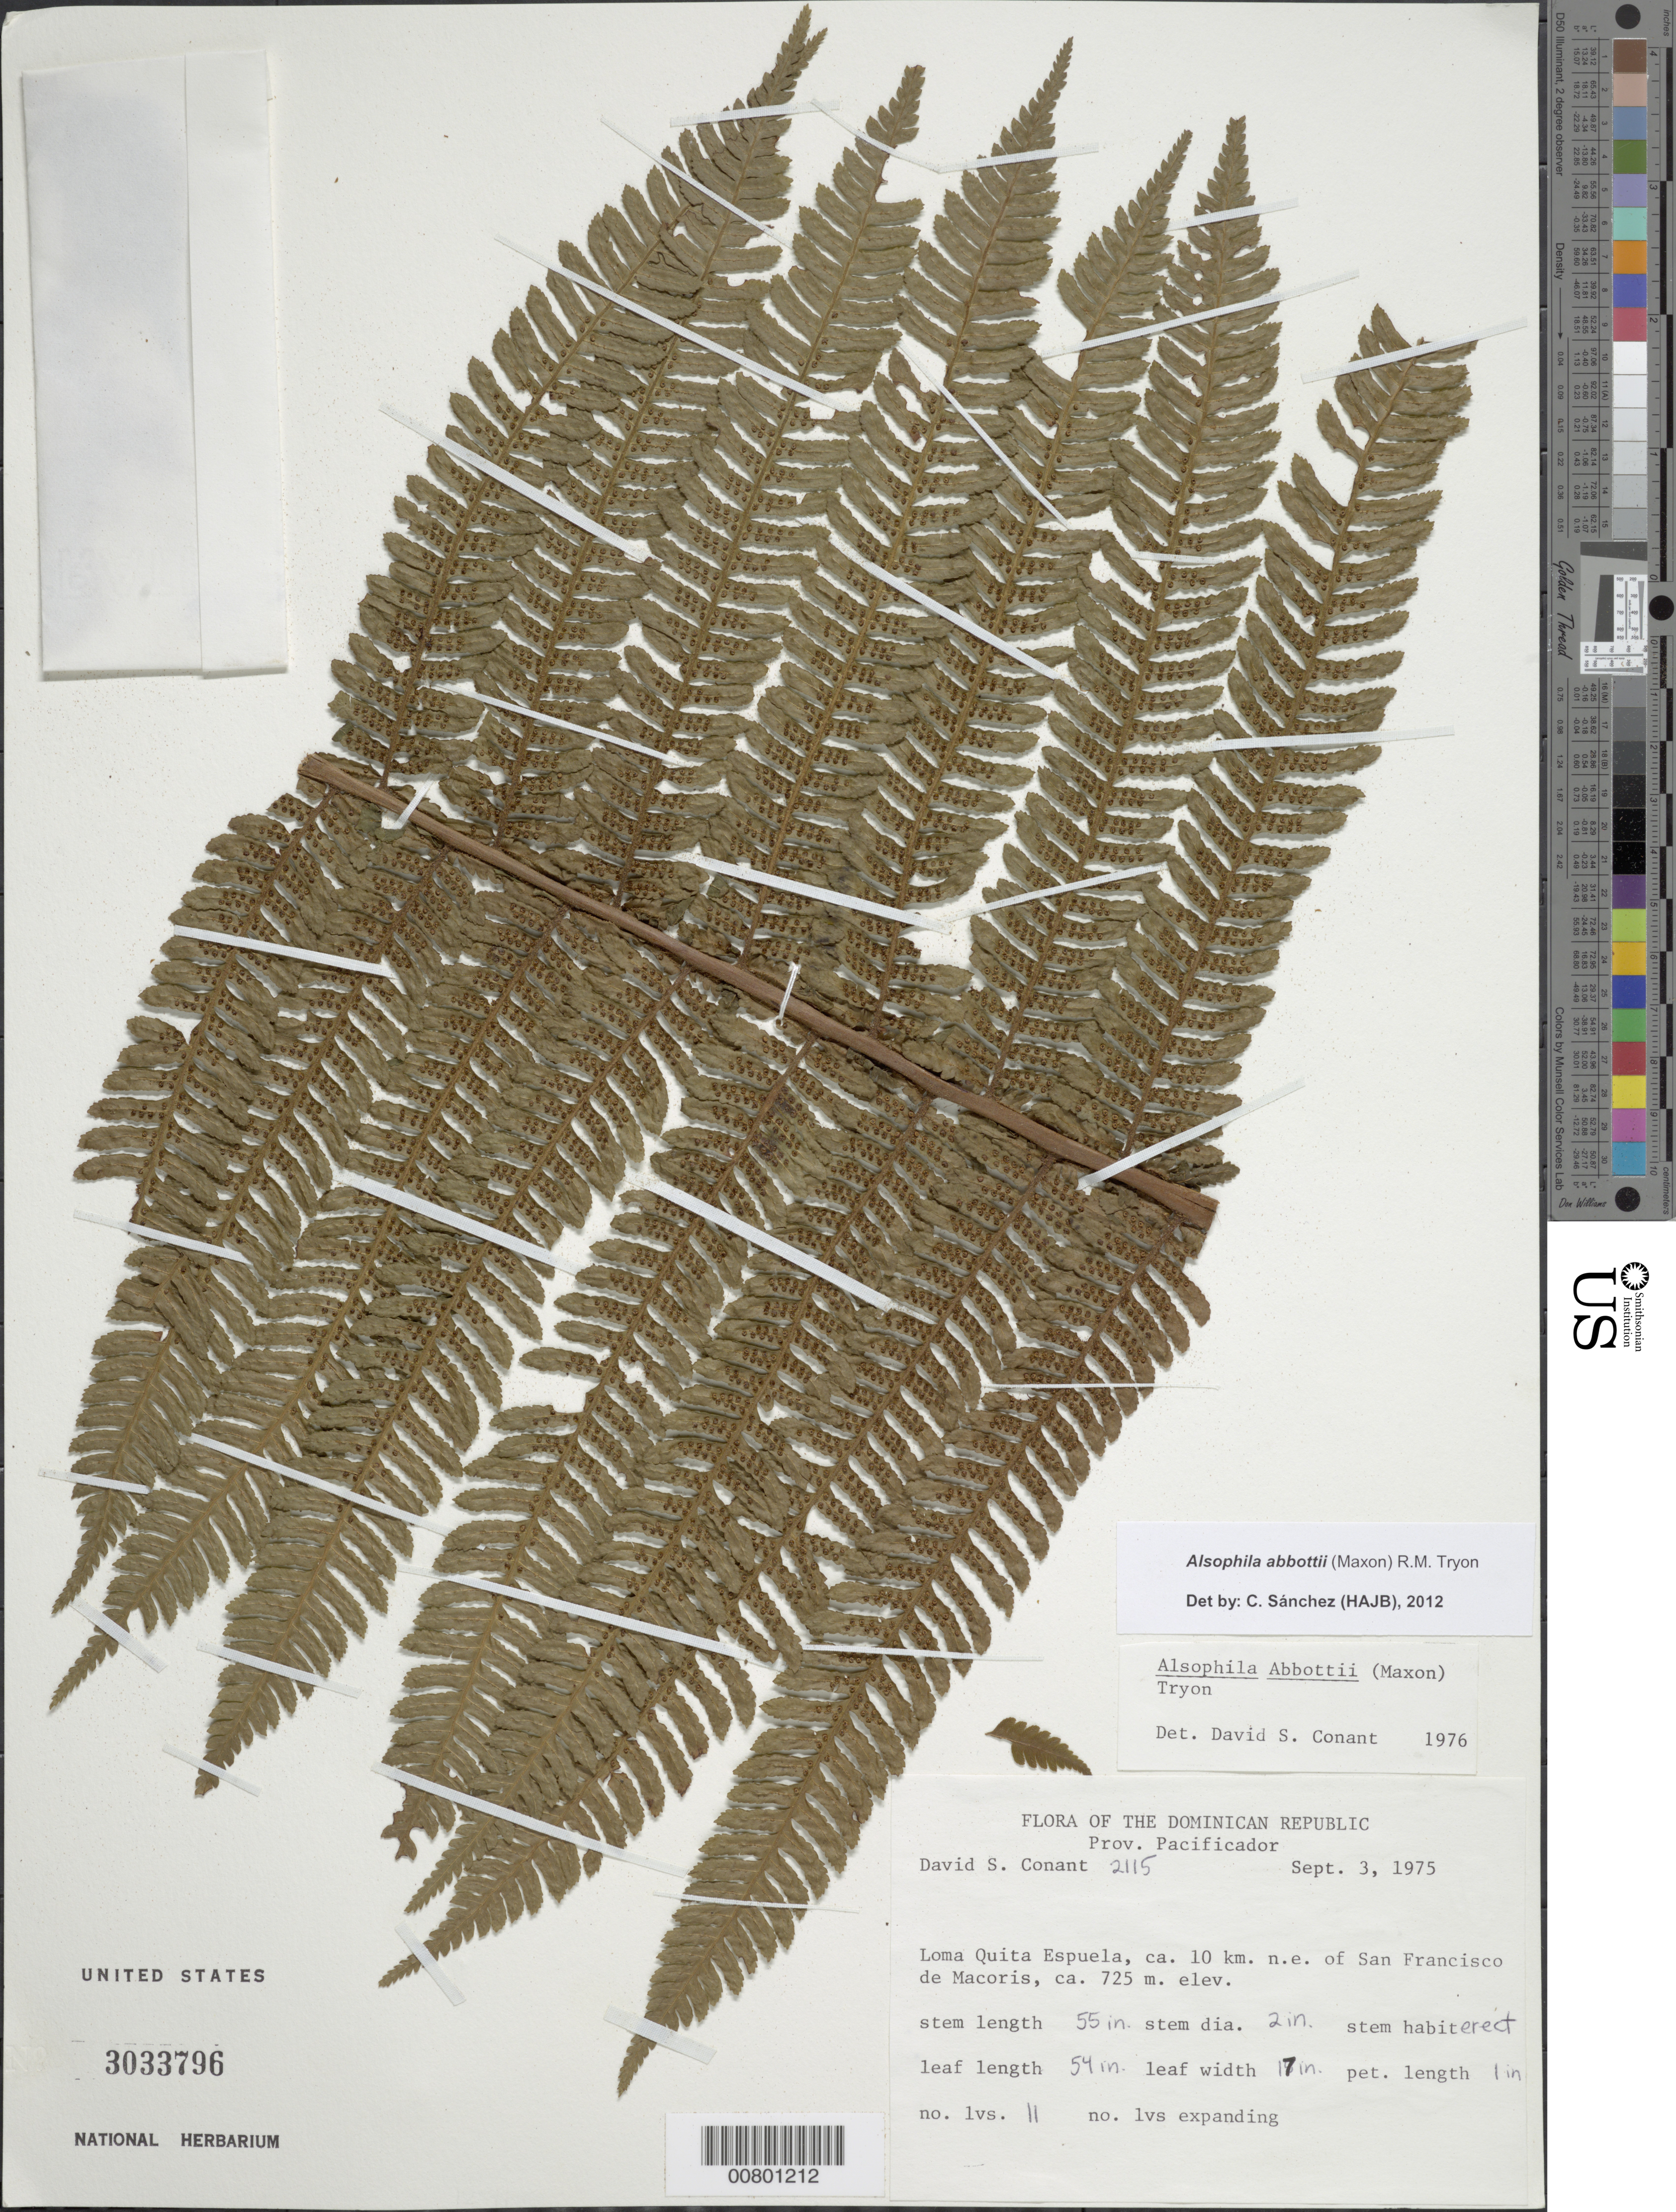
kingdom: Plantae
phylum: Tracheophyta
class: Polypodiopsida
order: Cyatheales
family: Cyatheaceae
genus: Alsophila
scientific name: Alsophila abbottii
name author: (Maxon) R.M. Tryon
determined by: Conant, D. S.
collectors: D. S. Conant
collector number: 2115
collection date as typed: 03 Sep 1975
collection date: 1975-09-03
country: Dominican Republic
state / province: Duarte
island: Hispaniola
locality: Loma quita Espuela, 10 km NE of San Francisco de Macoris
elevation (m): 725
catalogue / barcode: US 3033796